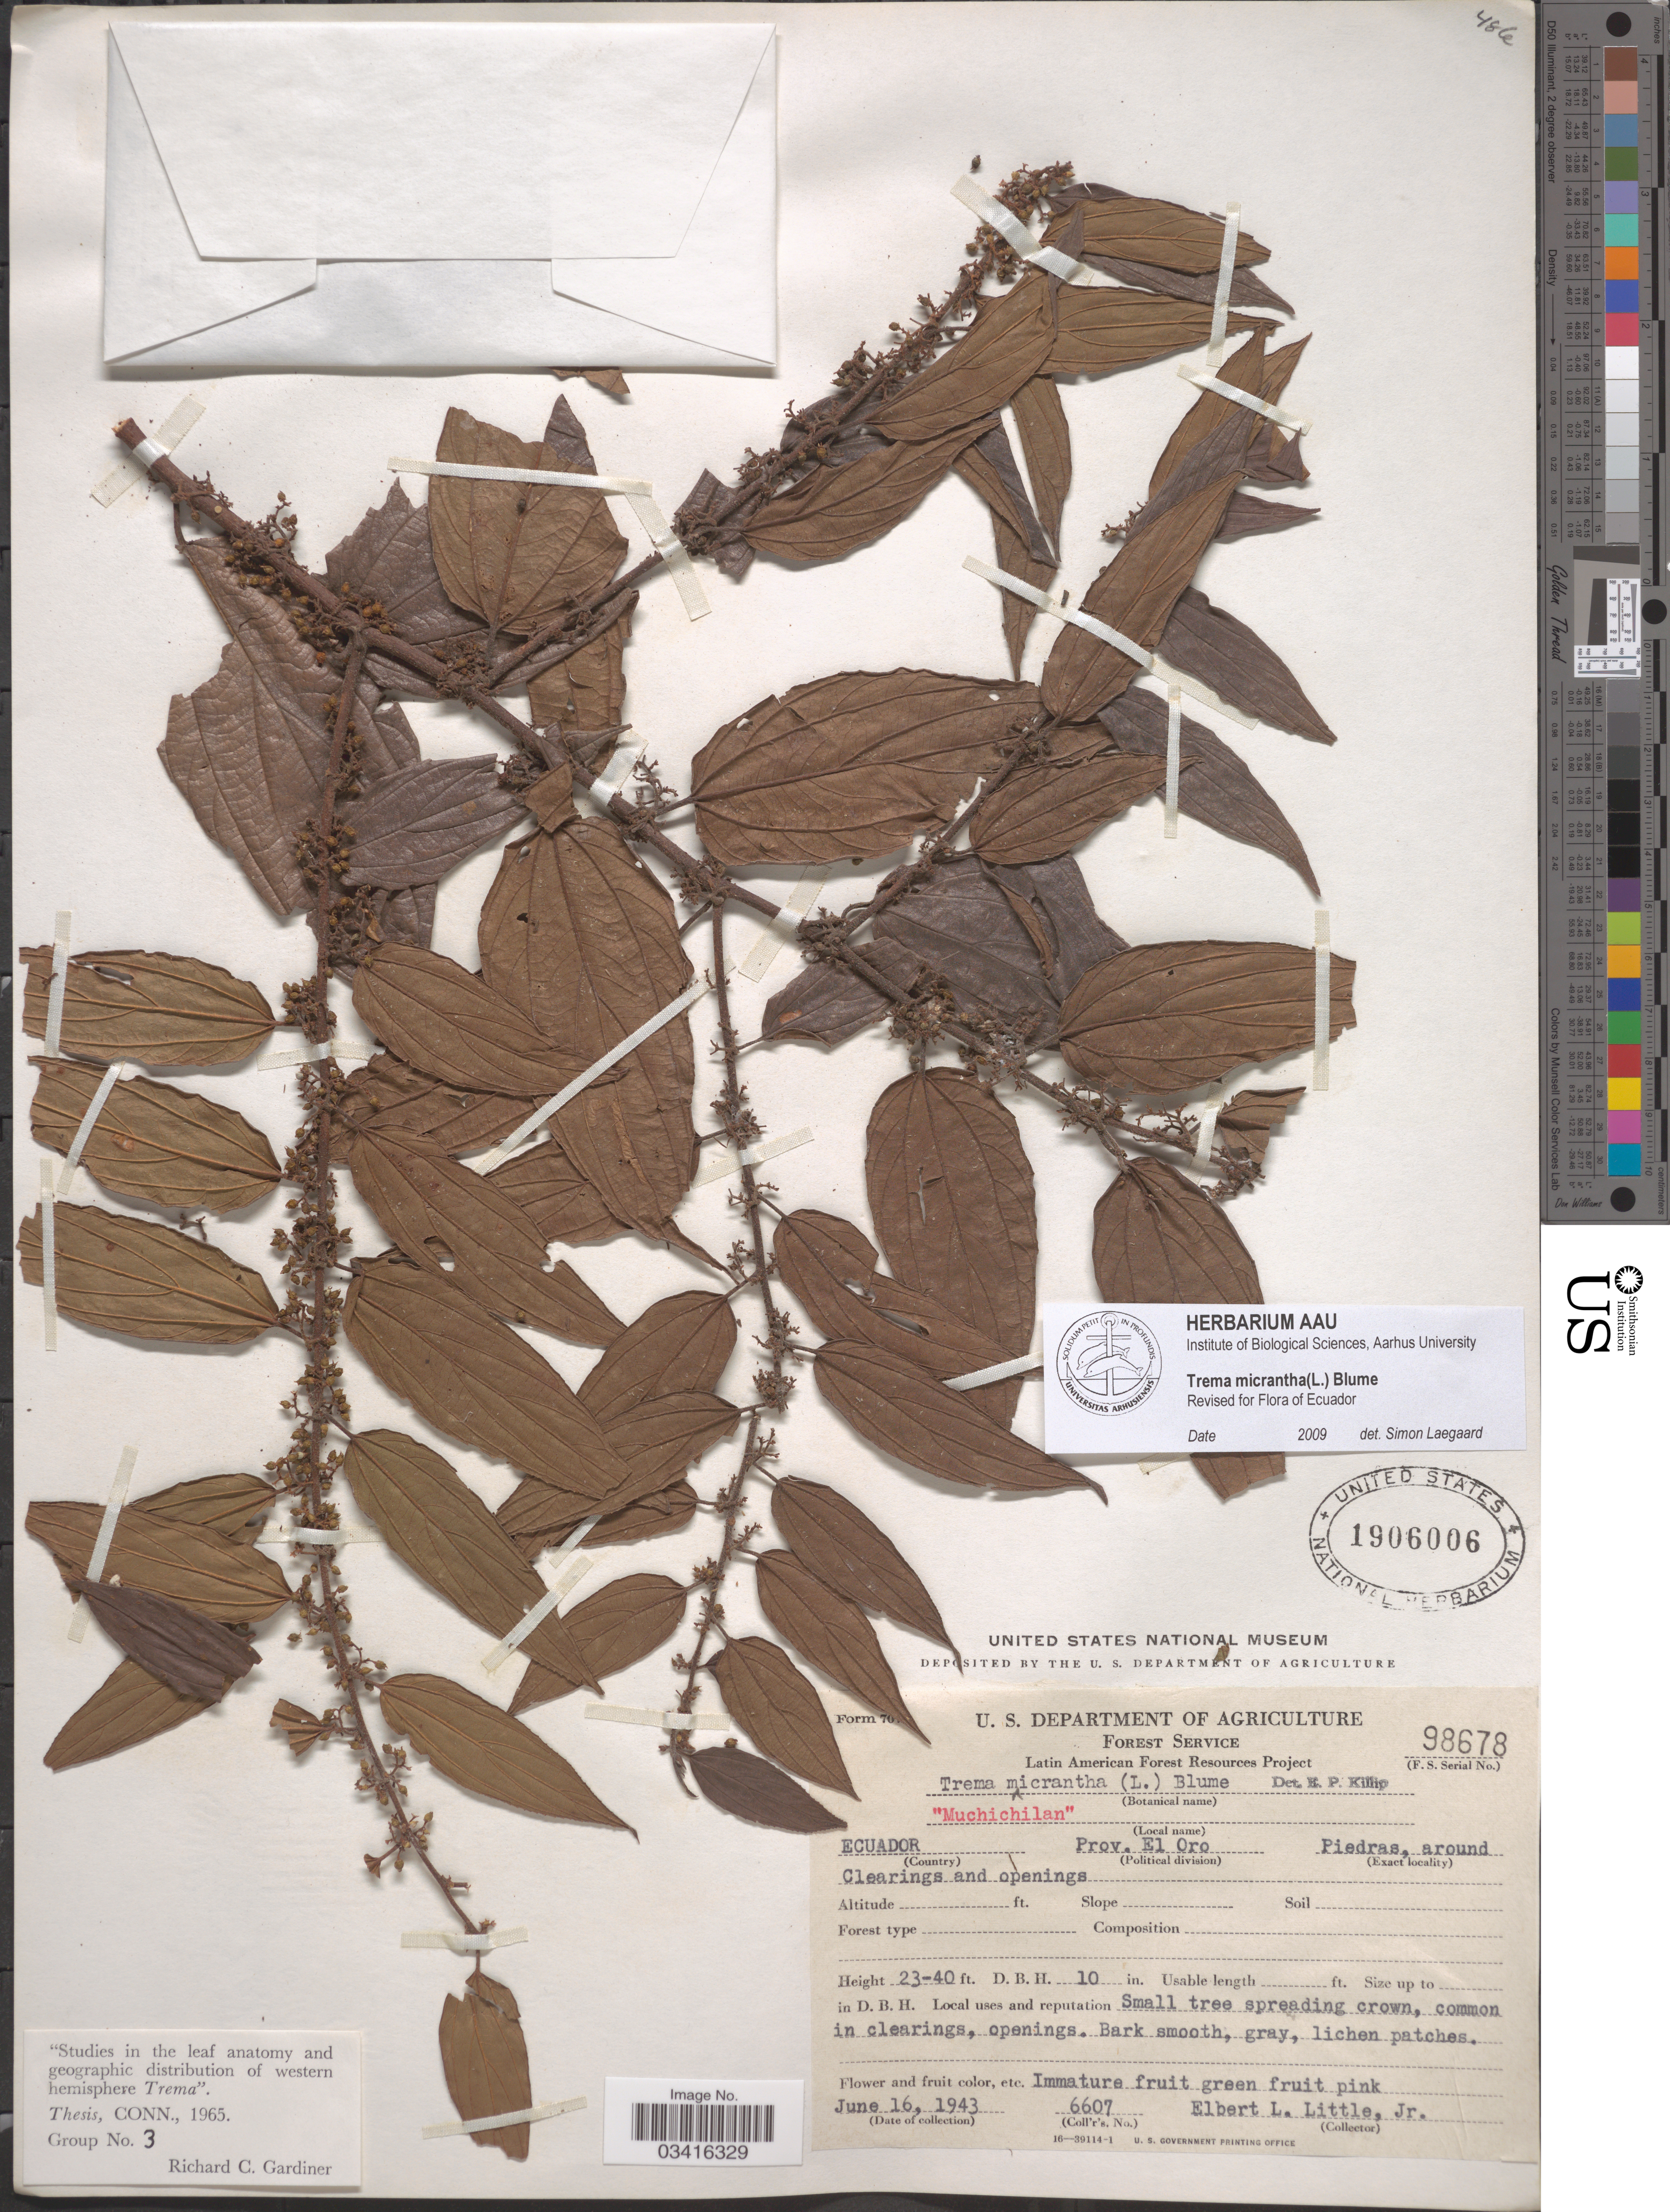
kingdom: Plantae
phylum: Tracheophyta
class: Magnoliopsida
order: Rosales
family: Cannabaceae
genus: Trema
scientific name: Trema micranthum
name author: (L.) Blume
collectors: E. L. Little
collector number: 6607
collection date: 1943-06-16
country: Ecuador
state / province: El Oro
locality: Piedras, around Clearings and openings.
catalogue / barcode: US 1906006